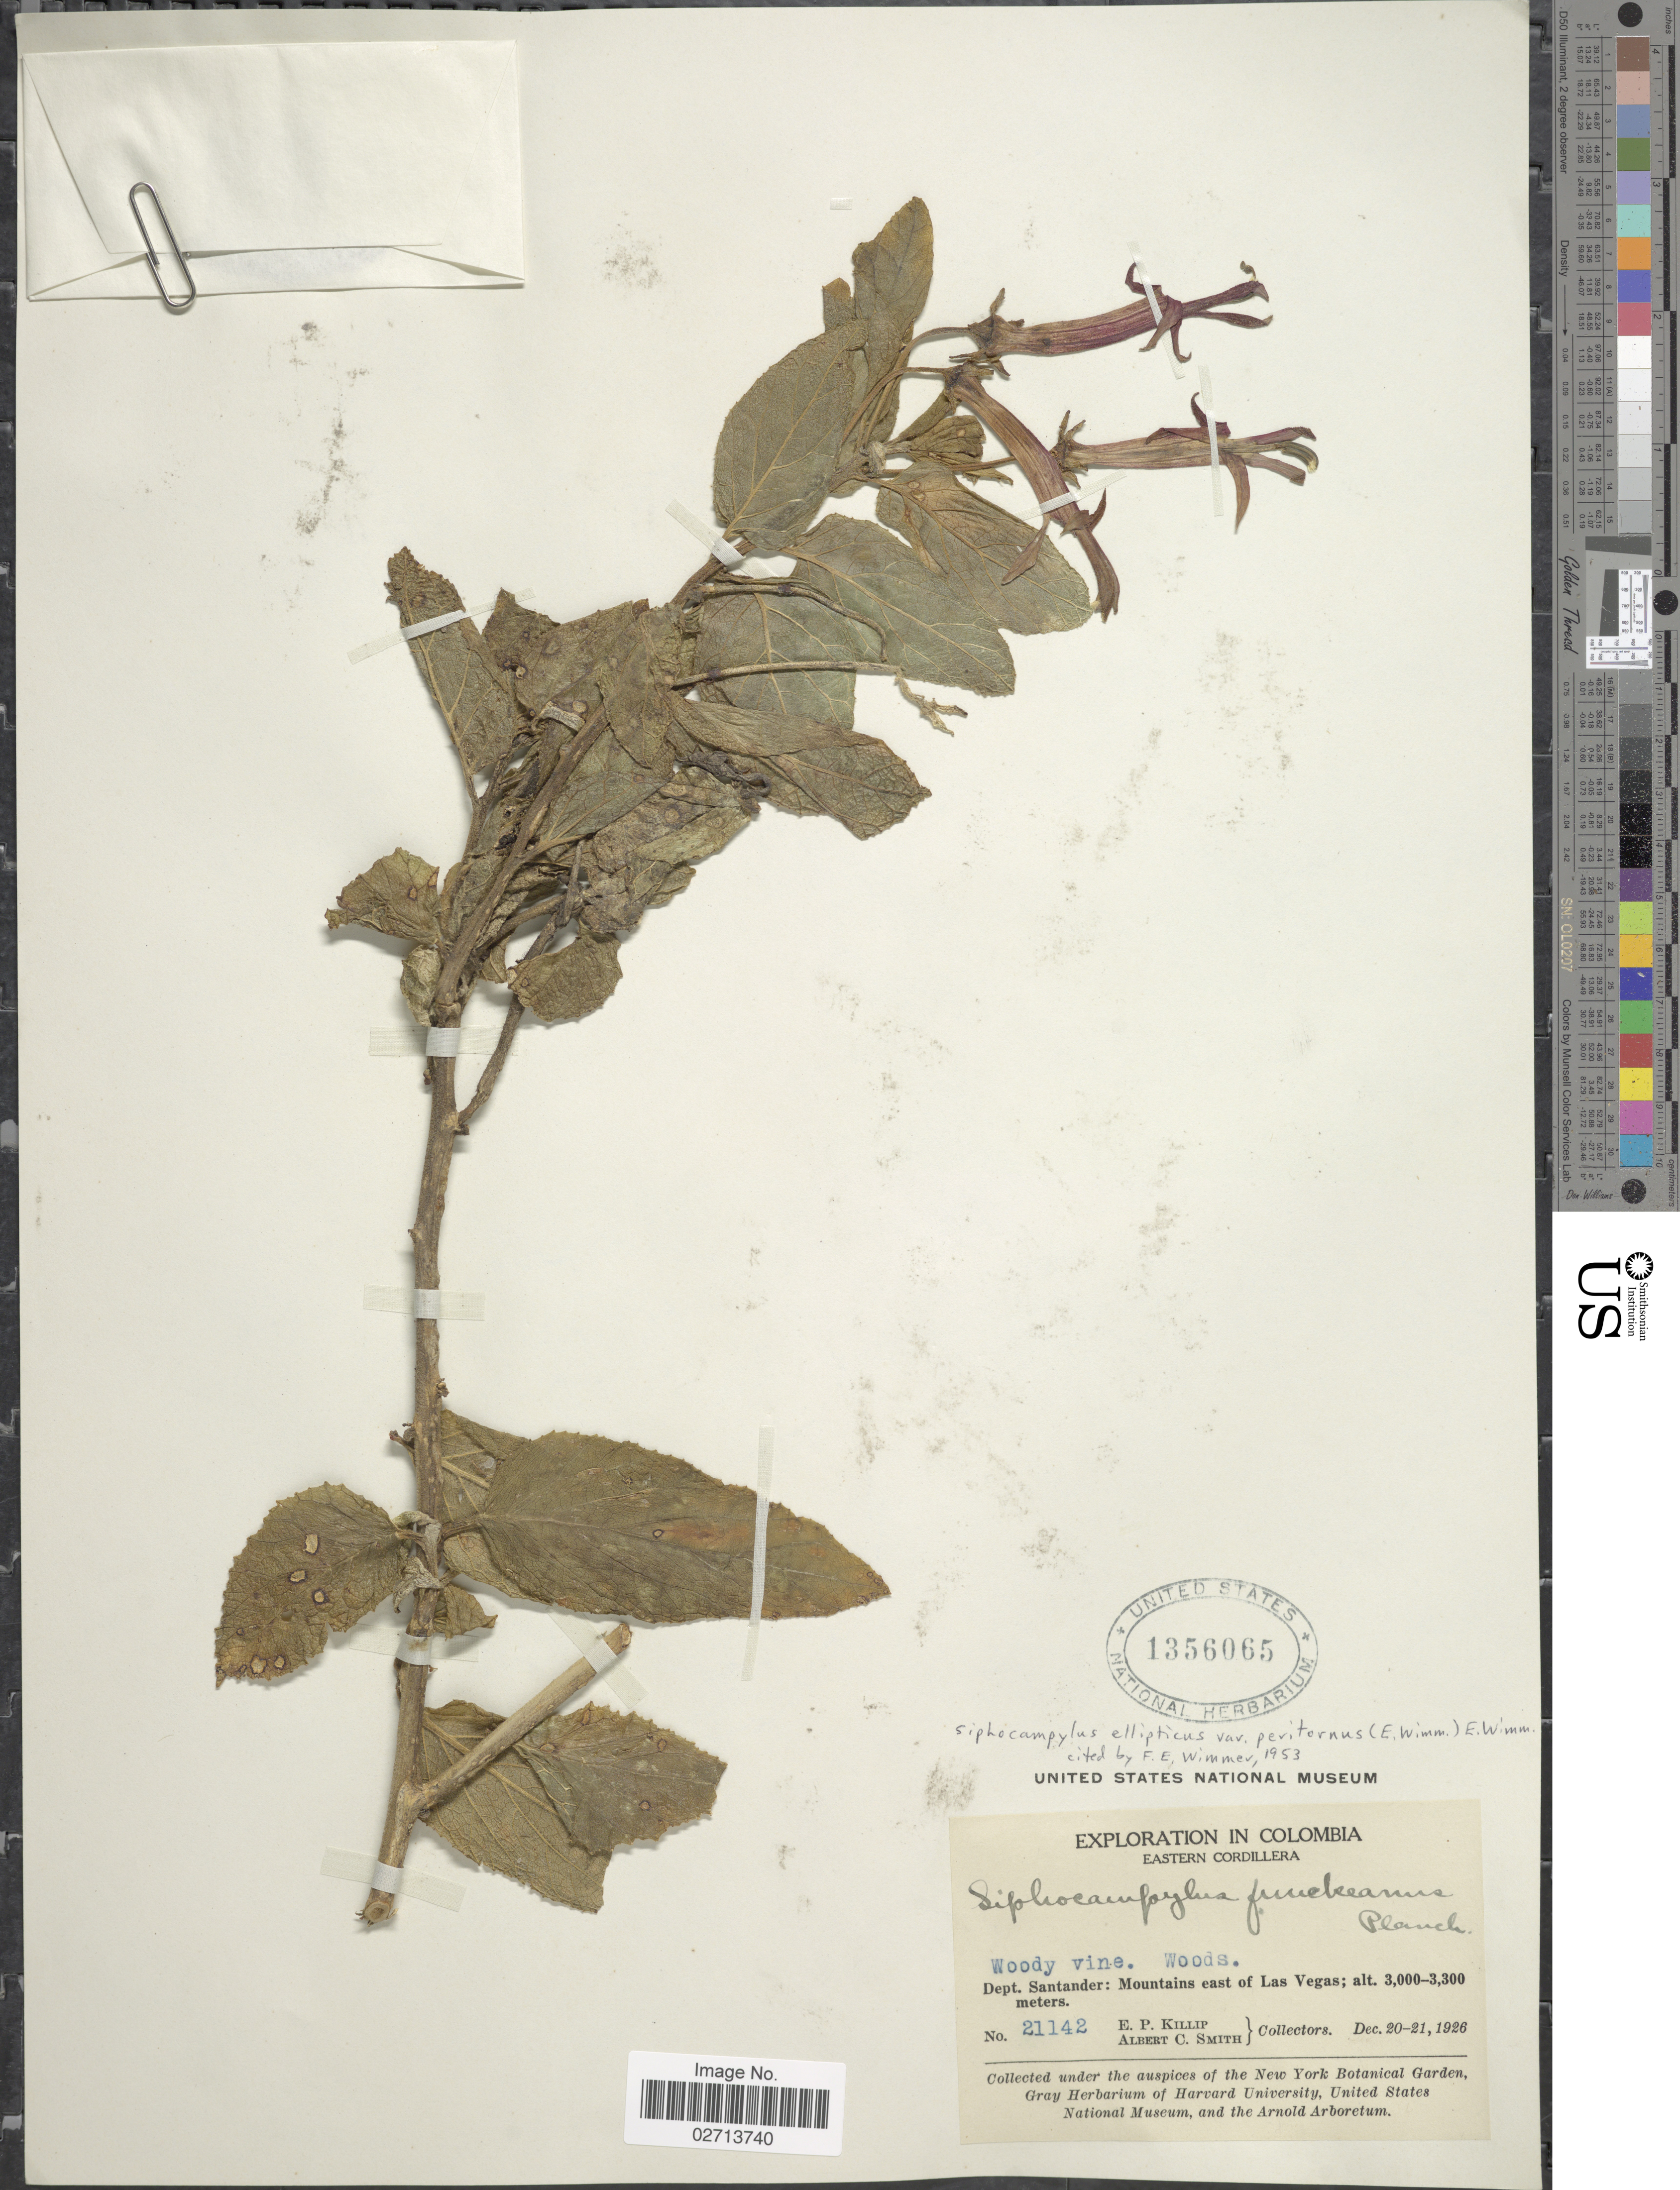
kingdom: Plantae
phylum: Tracheophyta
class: Magnoliopsida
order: Asterales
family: Campanulaceae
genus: Siphocampylus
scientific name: Siphocampylus ellipticus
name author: (Willd. ex Schult.) Vatke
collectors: E. P. Killip & A. C. Smith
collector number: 21142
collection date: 1926-12-20/1926-12-21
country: Colombia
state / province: Santander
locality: Eastern Cordillera, Woods, Dept. Santander: Mountains east of Las Vegas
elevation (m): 3000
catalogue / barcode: US 1356065